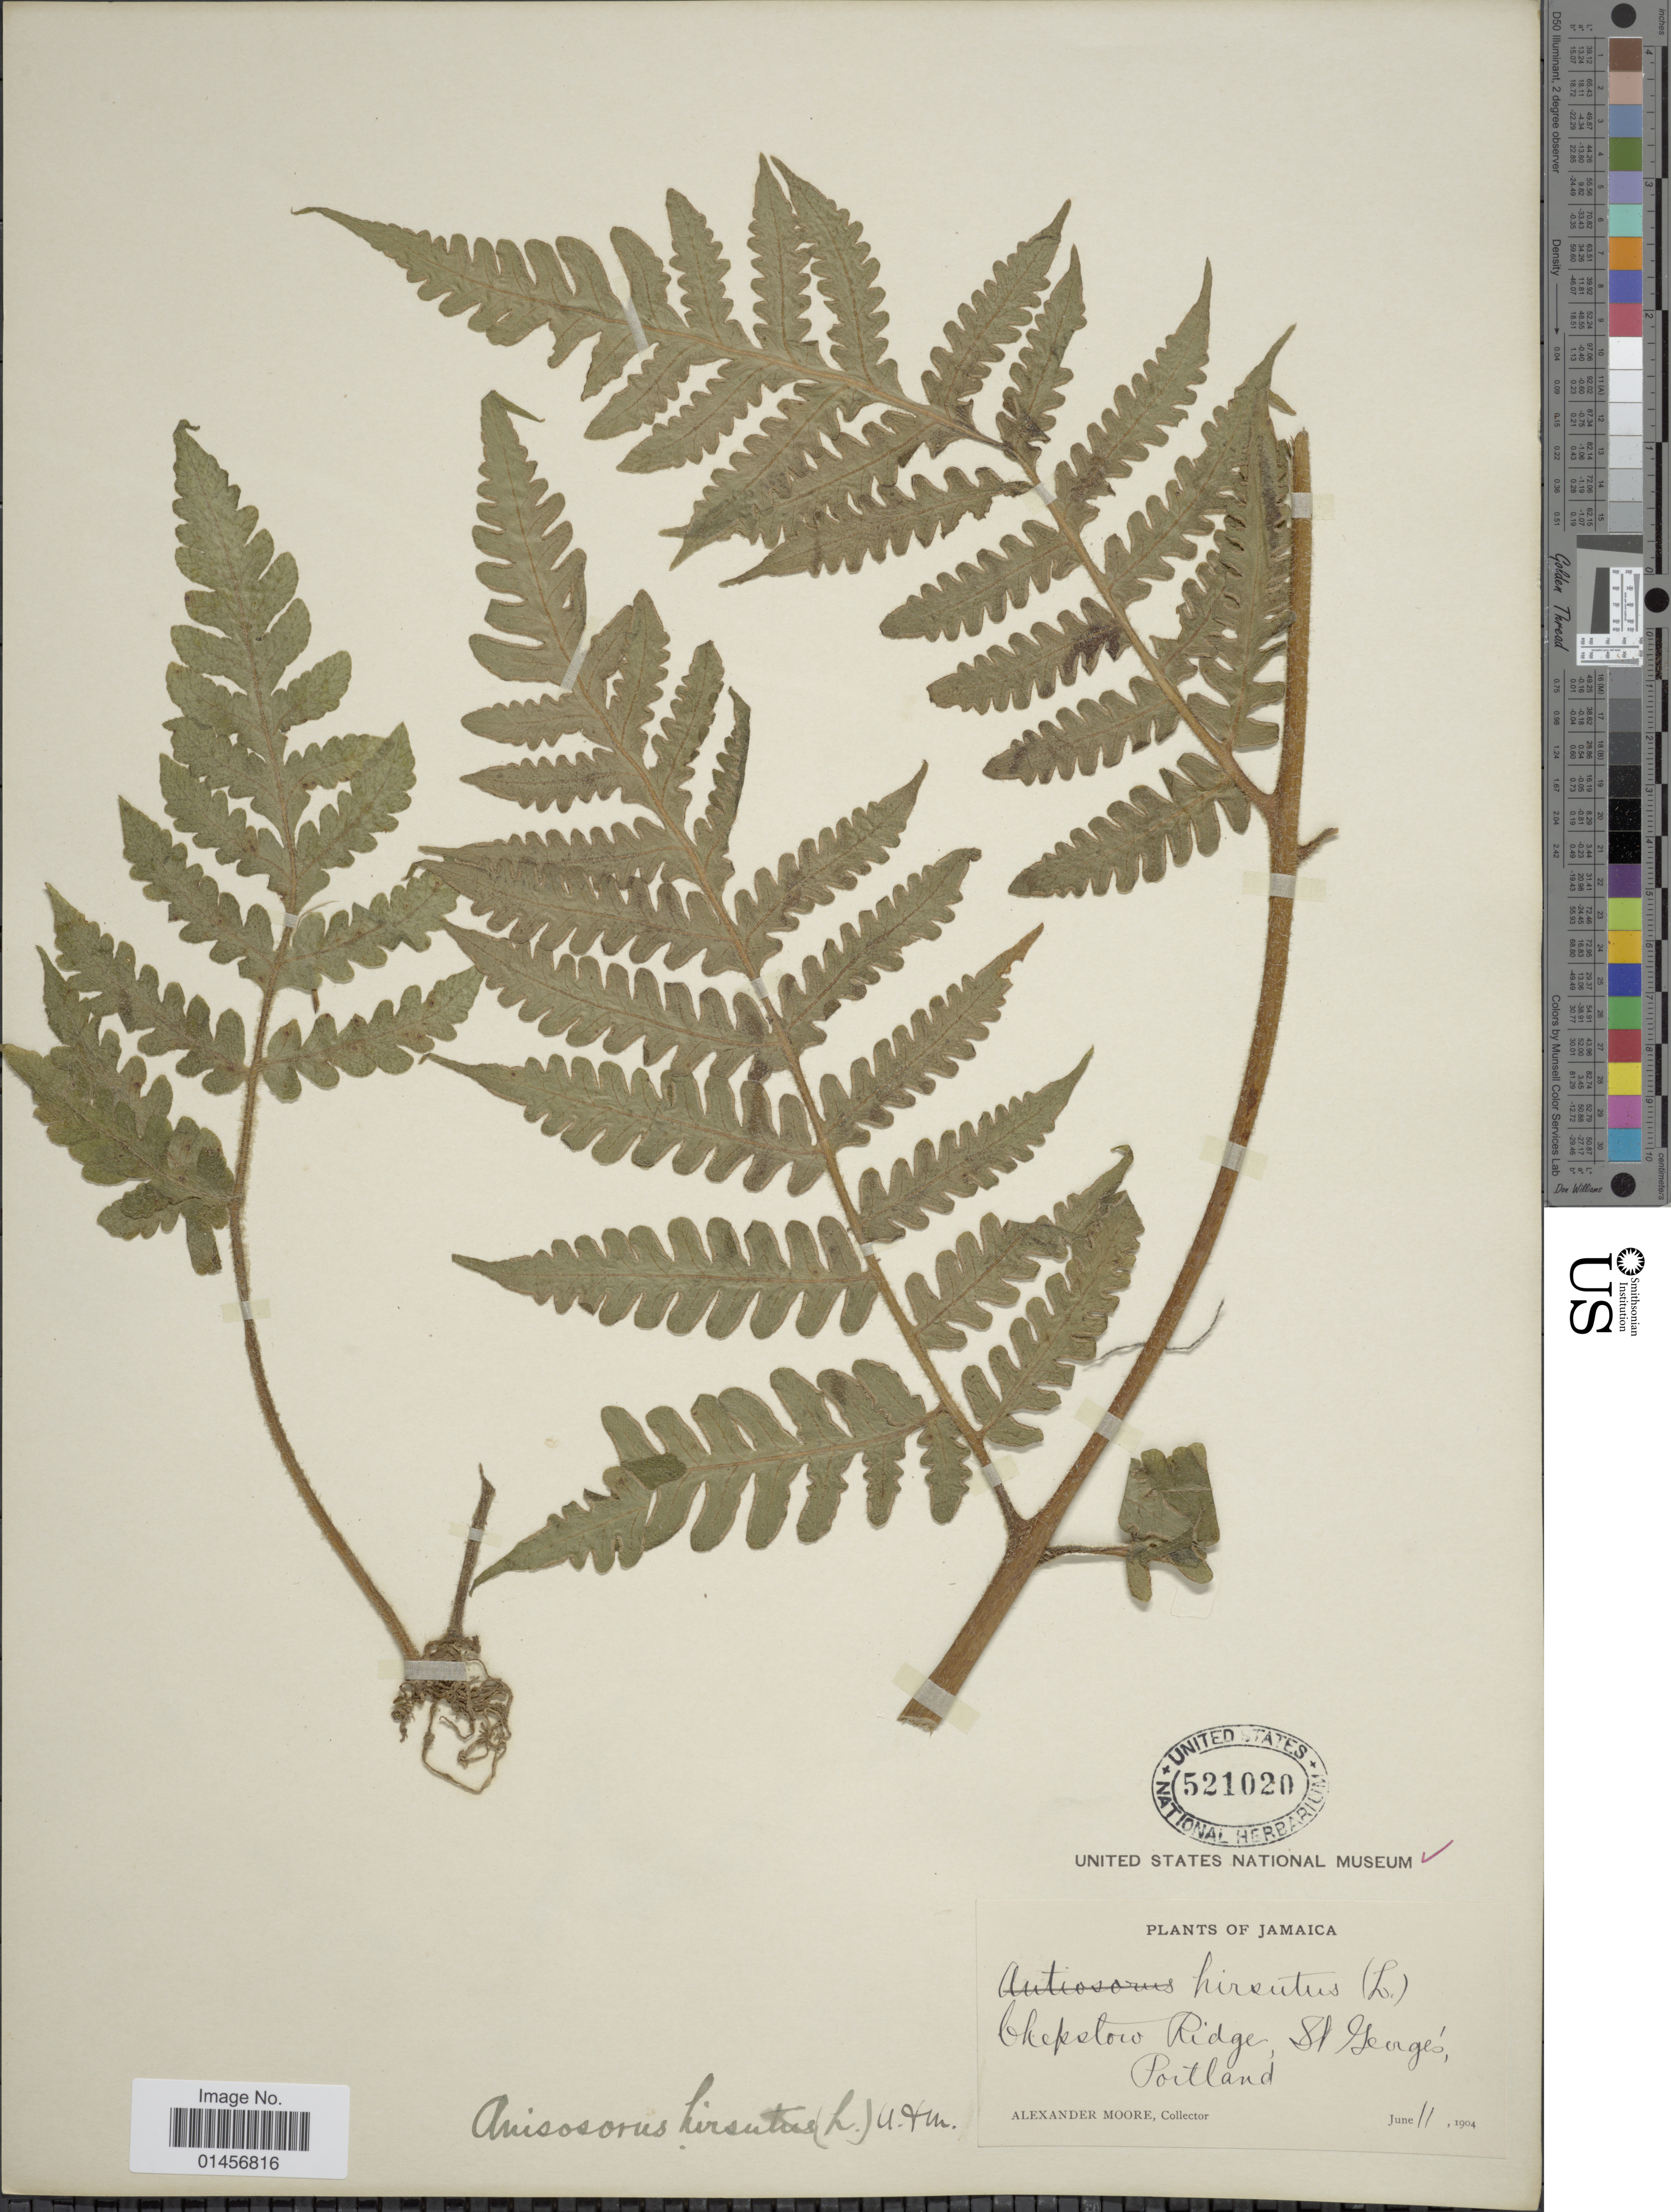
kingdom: Plantae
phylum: Tracheophyta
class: Polypodiopsida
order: Polypodiales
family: Lonchitidaceae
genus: Lonchitis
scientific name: Lonchitis hirsuta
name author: L.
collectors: A. Moore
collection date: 1904-06-11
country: Jamaica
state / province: Portland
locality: Jamaica, Ghepslow Ridge, St. Georges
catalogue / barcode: US 521020